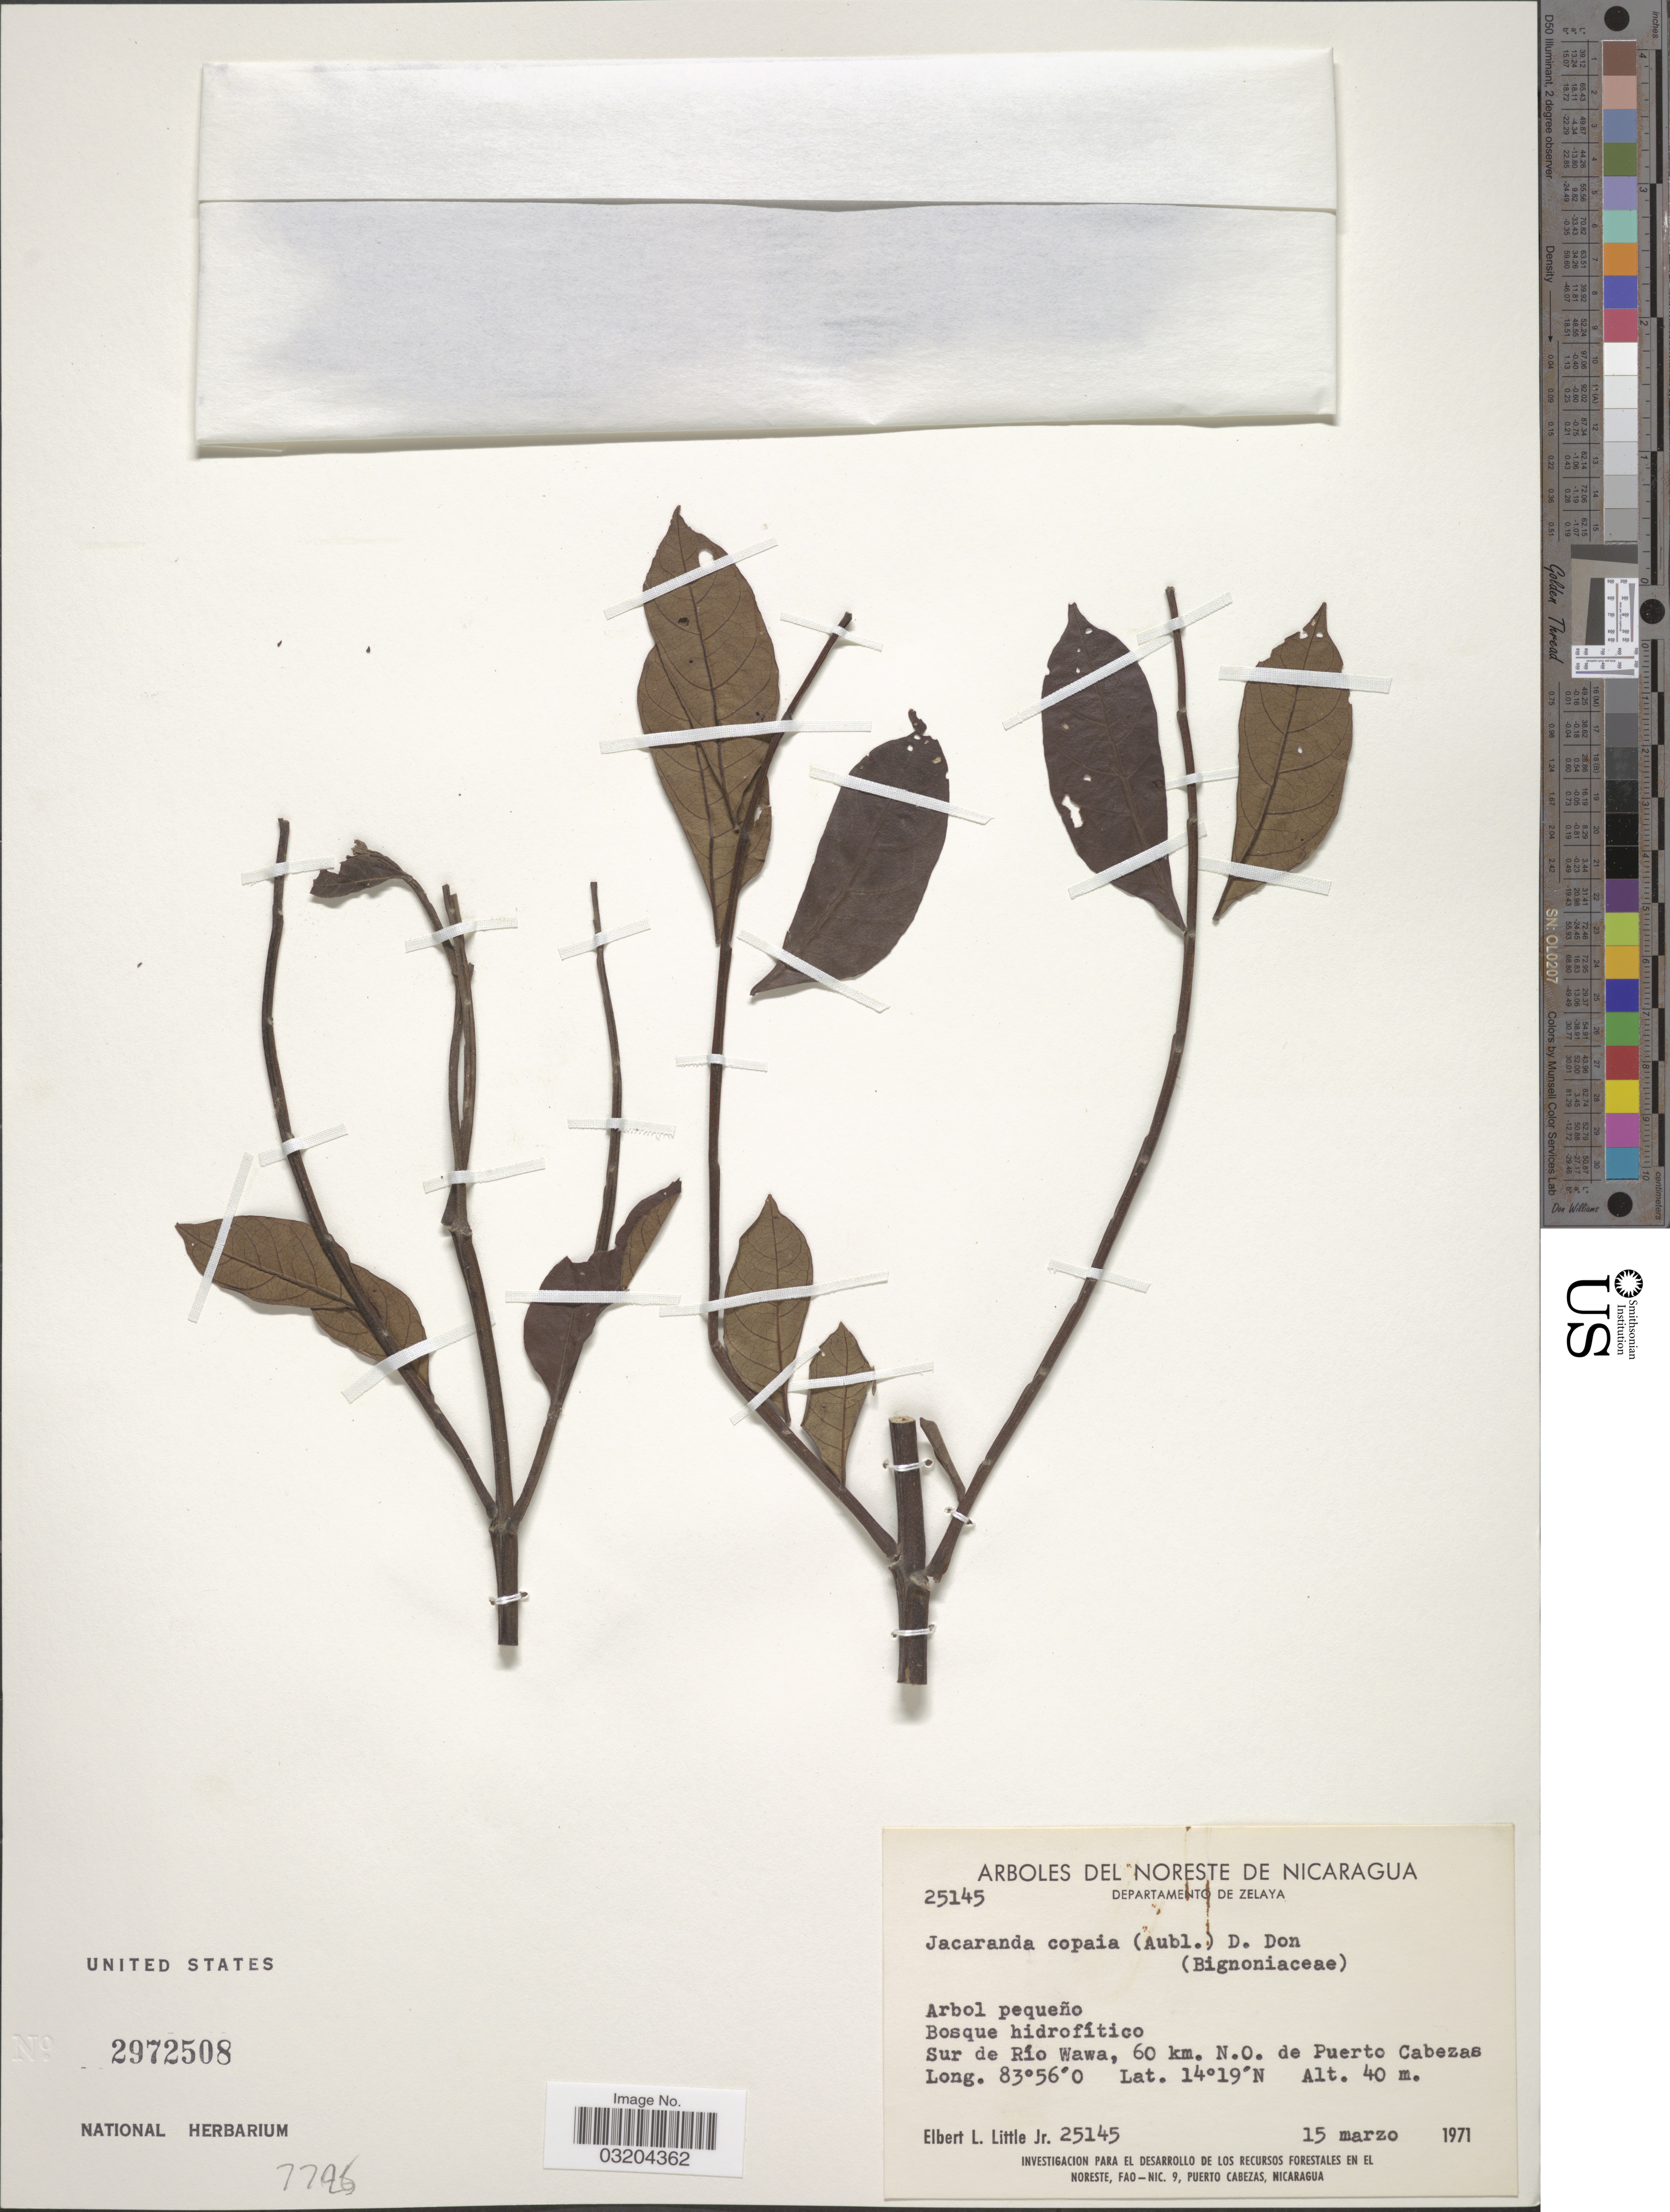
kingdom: Plantae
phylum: Tracheophyta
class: Magnoliopsida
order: Lamiales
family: Bignoniaceae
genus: Jacaranda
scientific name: Jacaranda copaia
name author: (Aubl.) D. Don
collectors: E. L. Little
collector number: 25145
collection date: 1971-03-15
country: Nicaragua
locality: Noreste de Nicaragua. Departamento de Zelaya. Sur de Río Wawa, 60 km. N. O. de Puerto Cabezas.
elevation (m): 40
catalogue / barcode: US 2972508